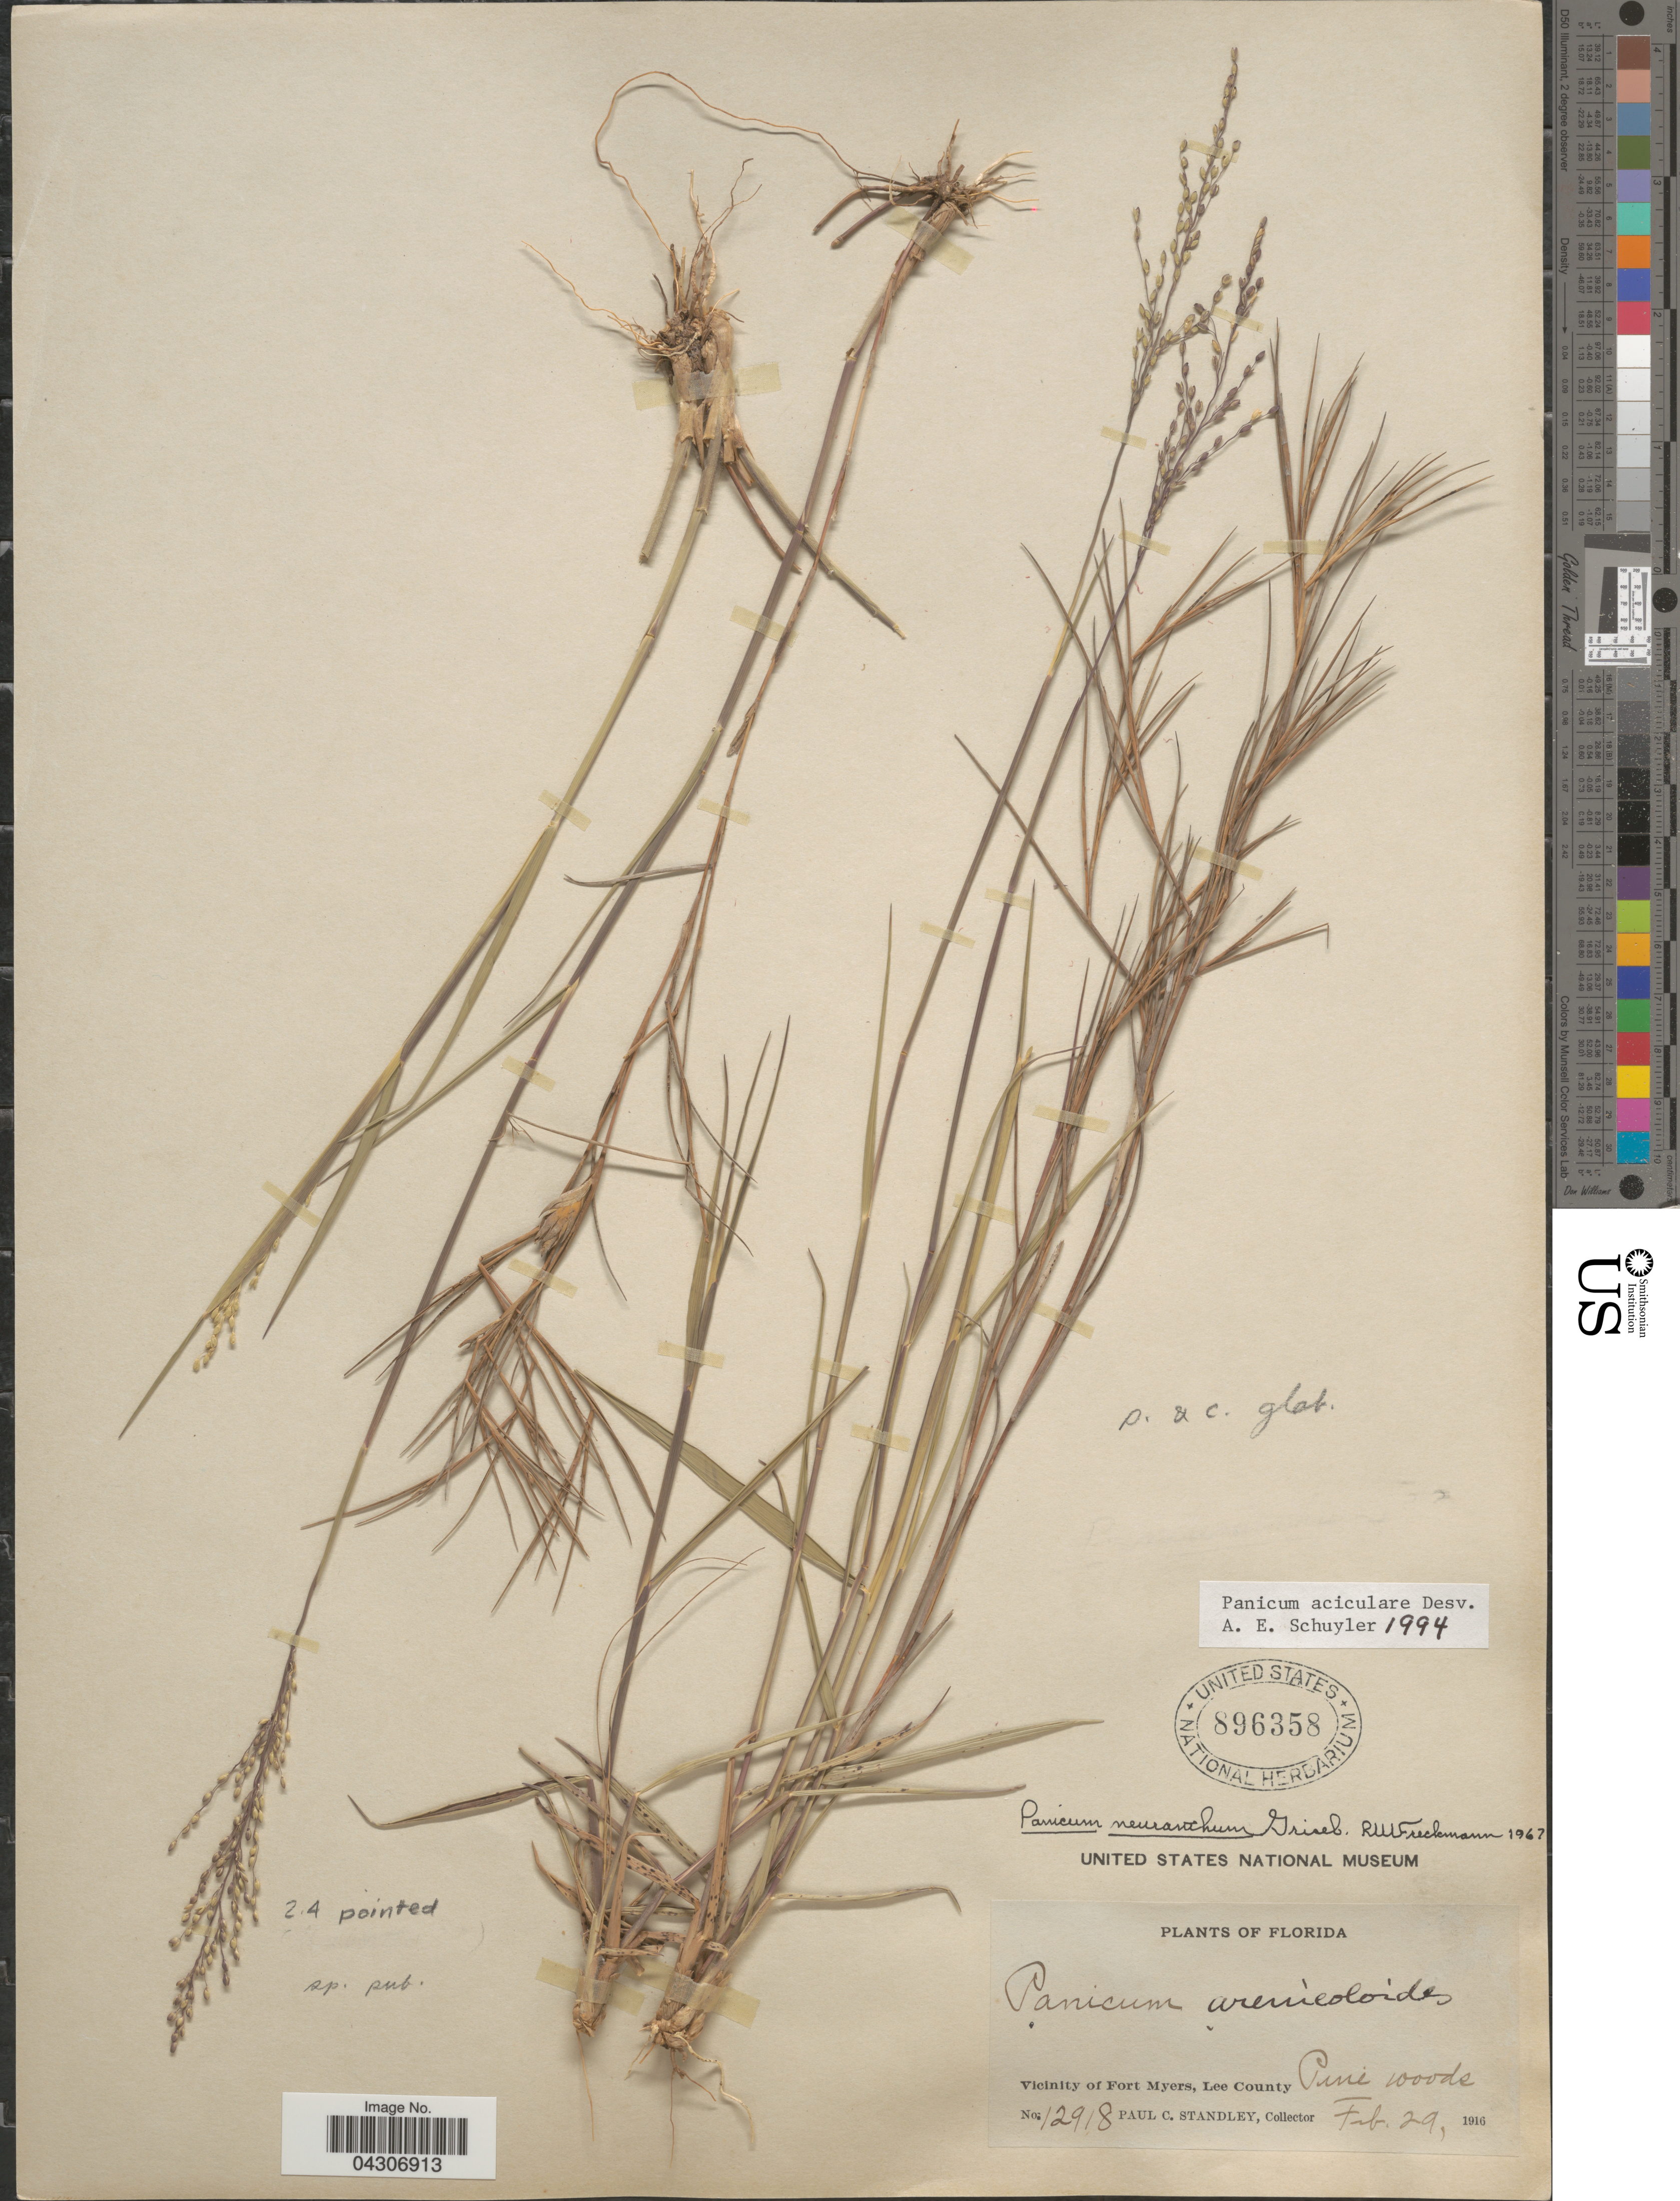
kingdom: Plantae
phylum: Tracheophyta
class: Liliopsida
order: Poales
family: Poaceae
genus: Dichanthelium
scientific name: Dichanthelium aciculare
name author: (Desv. ex Poir.) Gould & C.A. Clark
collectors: P. C. Standley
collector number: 12918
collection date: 1916-02-29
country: United States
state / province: Florida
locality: Vicinity of Fort Myers, Lee County. Pine woods.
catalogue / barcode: US 896358